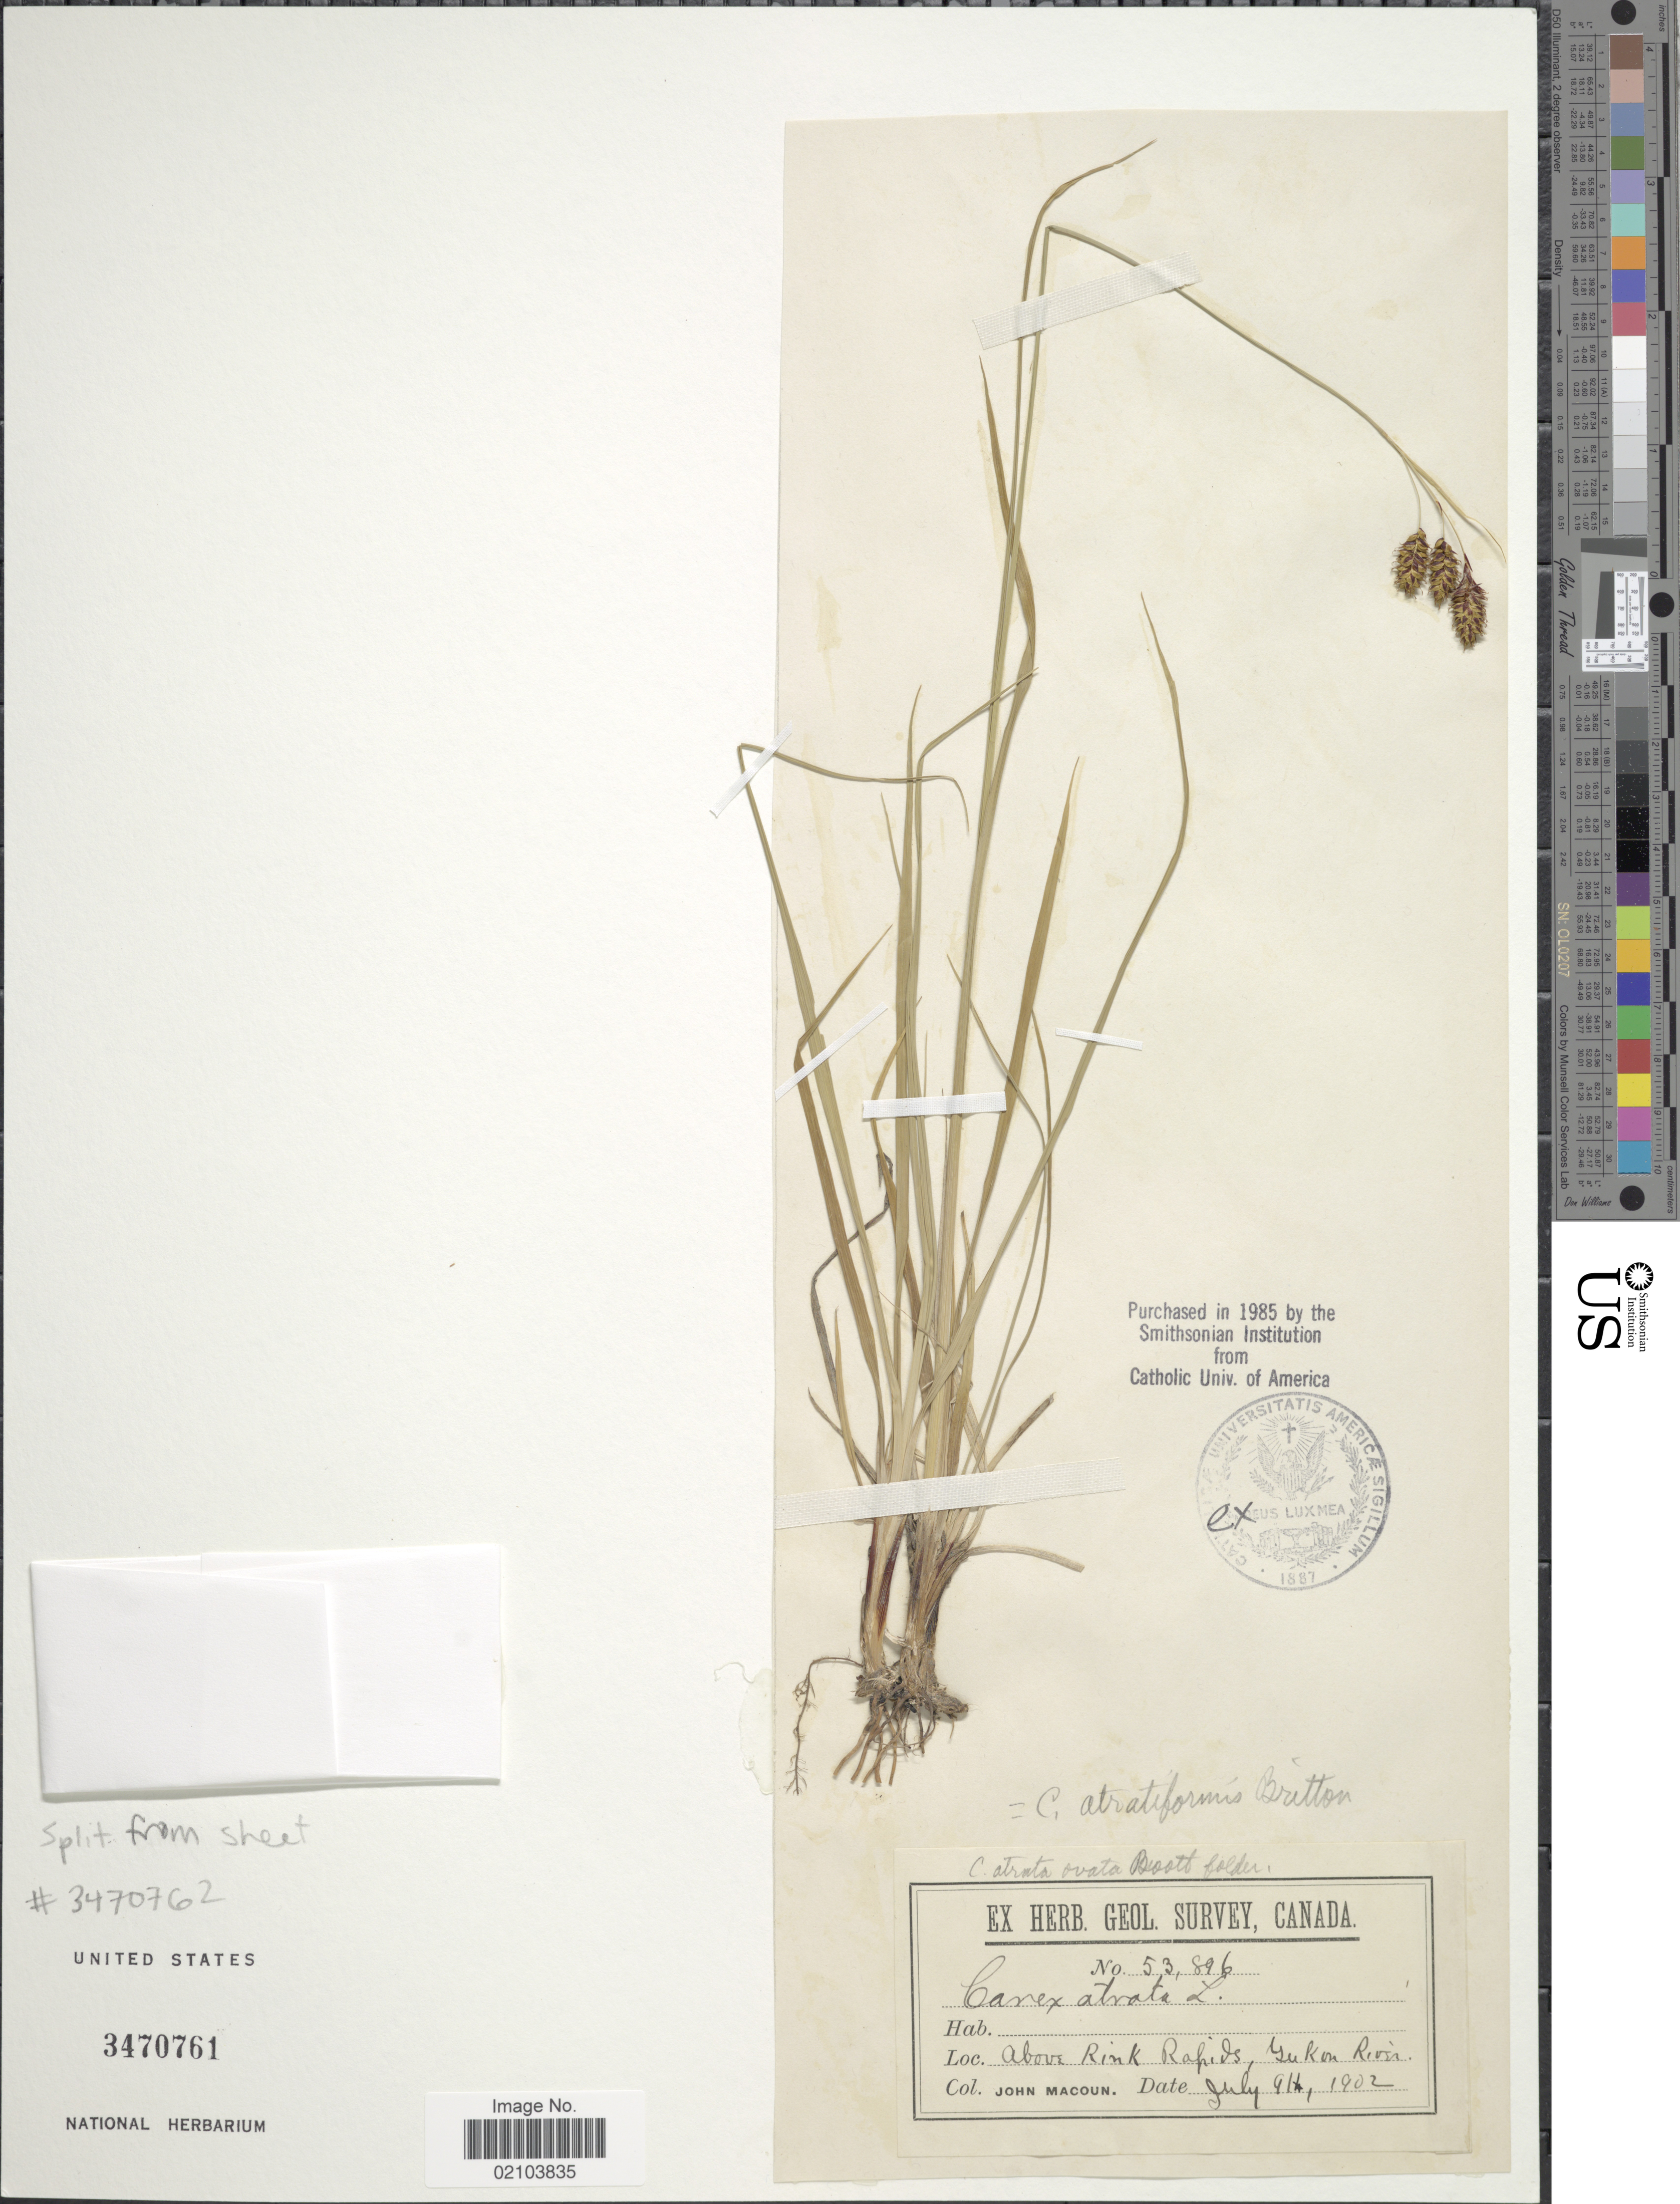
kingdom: Plantae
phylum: Tracheophyta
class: Liliopsida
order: Poales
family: Cyperaceae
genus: Carex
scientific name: Carex atratiformis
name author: Britton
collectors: J. Macoun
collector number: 53896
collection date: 1902-07-09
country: Canada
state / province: Yukon Territory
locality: Above Rink Rapids, Yukon River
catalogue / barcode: US 3470761